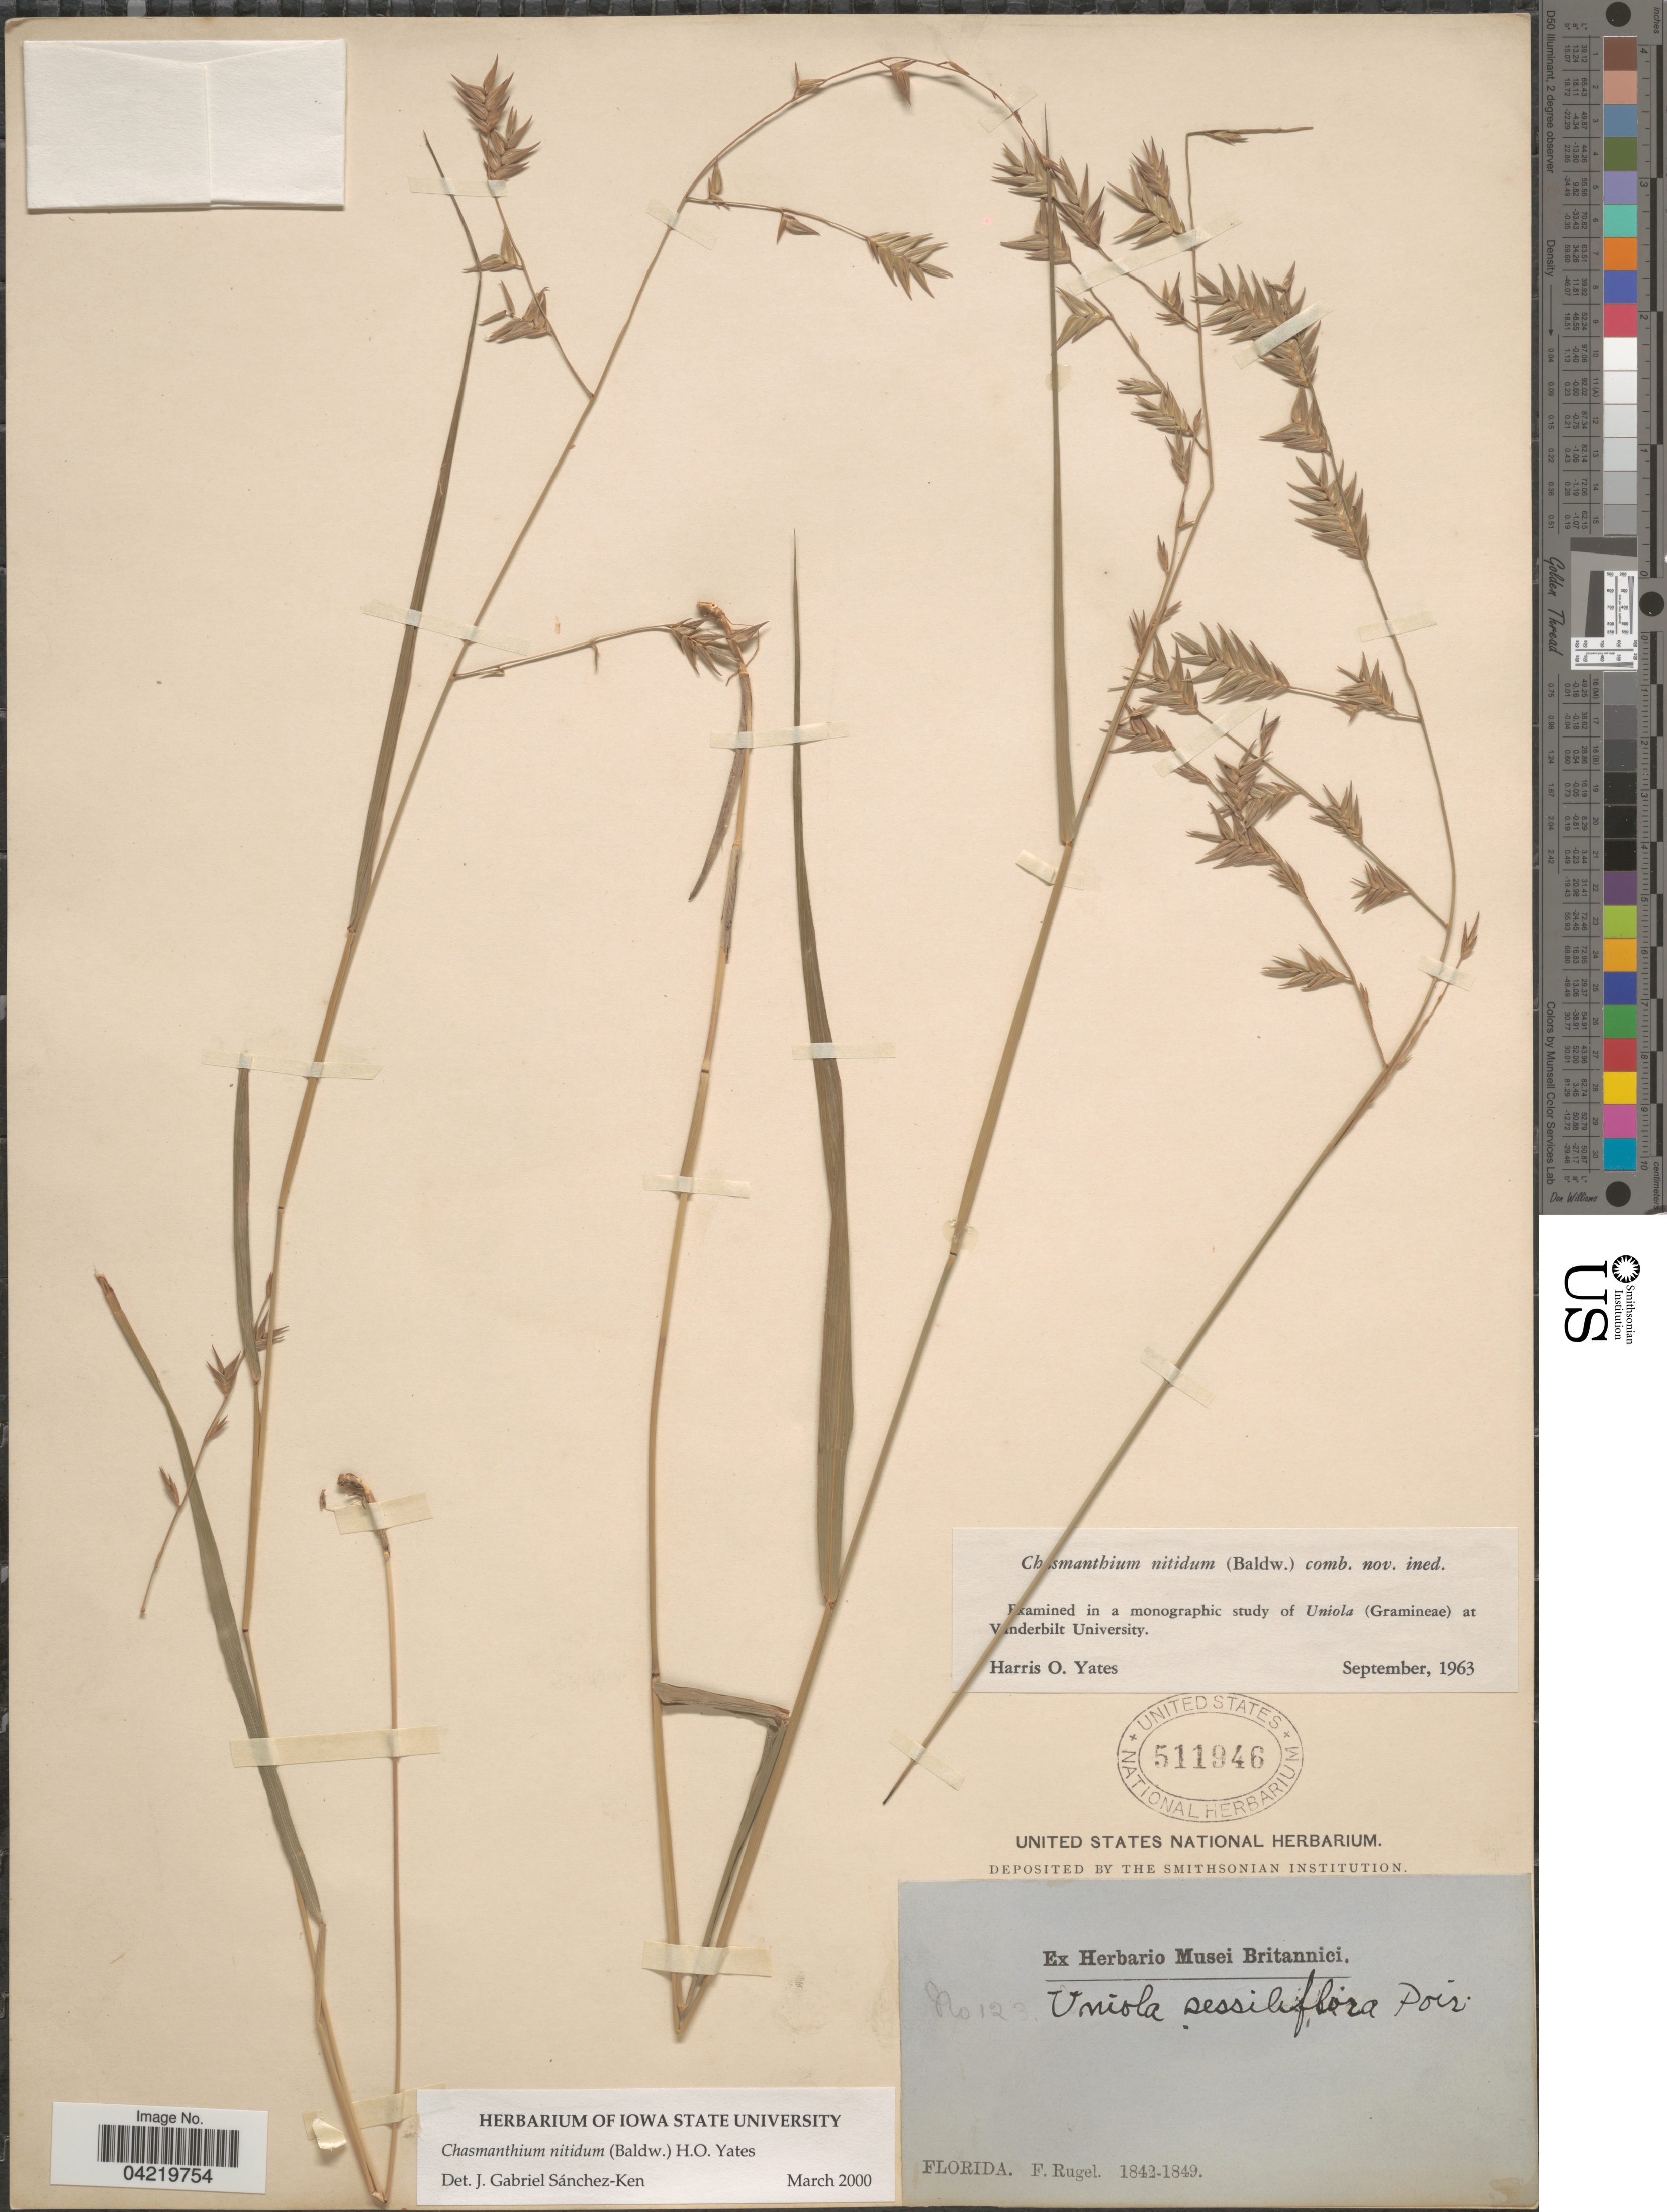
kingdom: Plantae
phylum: Tracheophyta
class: Liliopsida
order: Poales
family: Poaceae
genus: Chasmanthium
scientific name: Chasmanthium nitidum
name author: (Baldwin ex Elliott) H.O. Yates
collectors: F. Rugel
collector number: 123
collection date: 1842/1849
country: United States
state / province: Florida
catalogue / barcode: US 511946